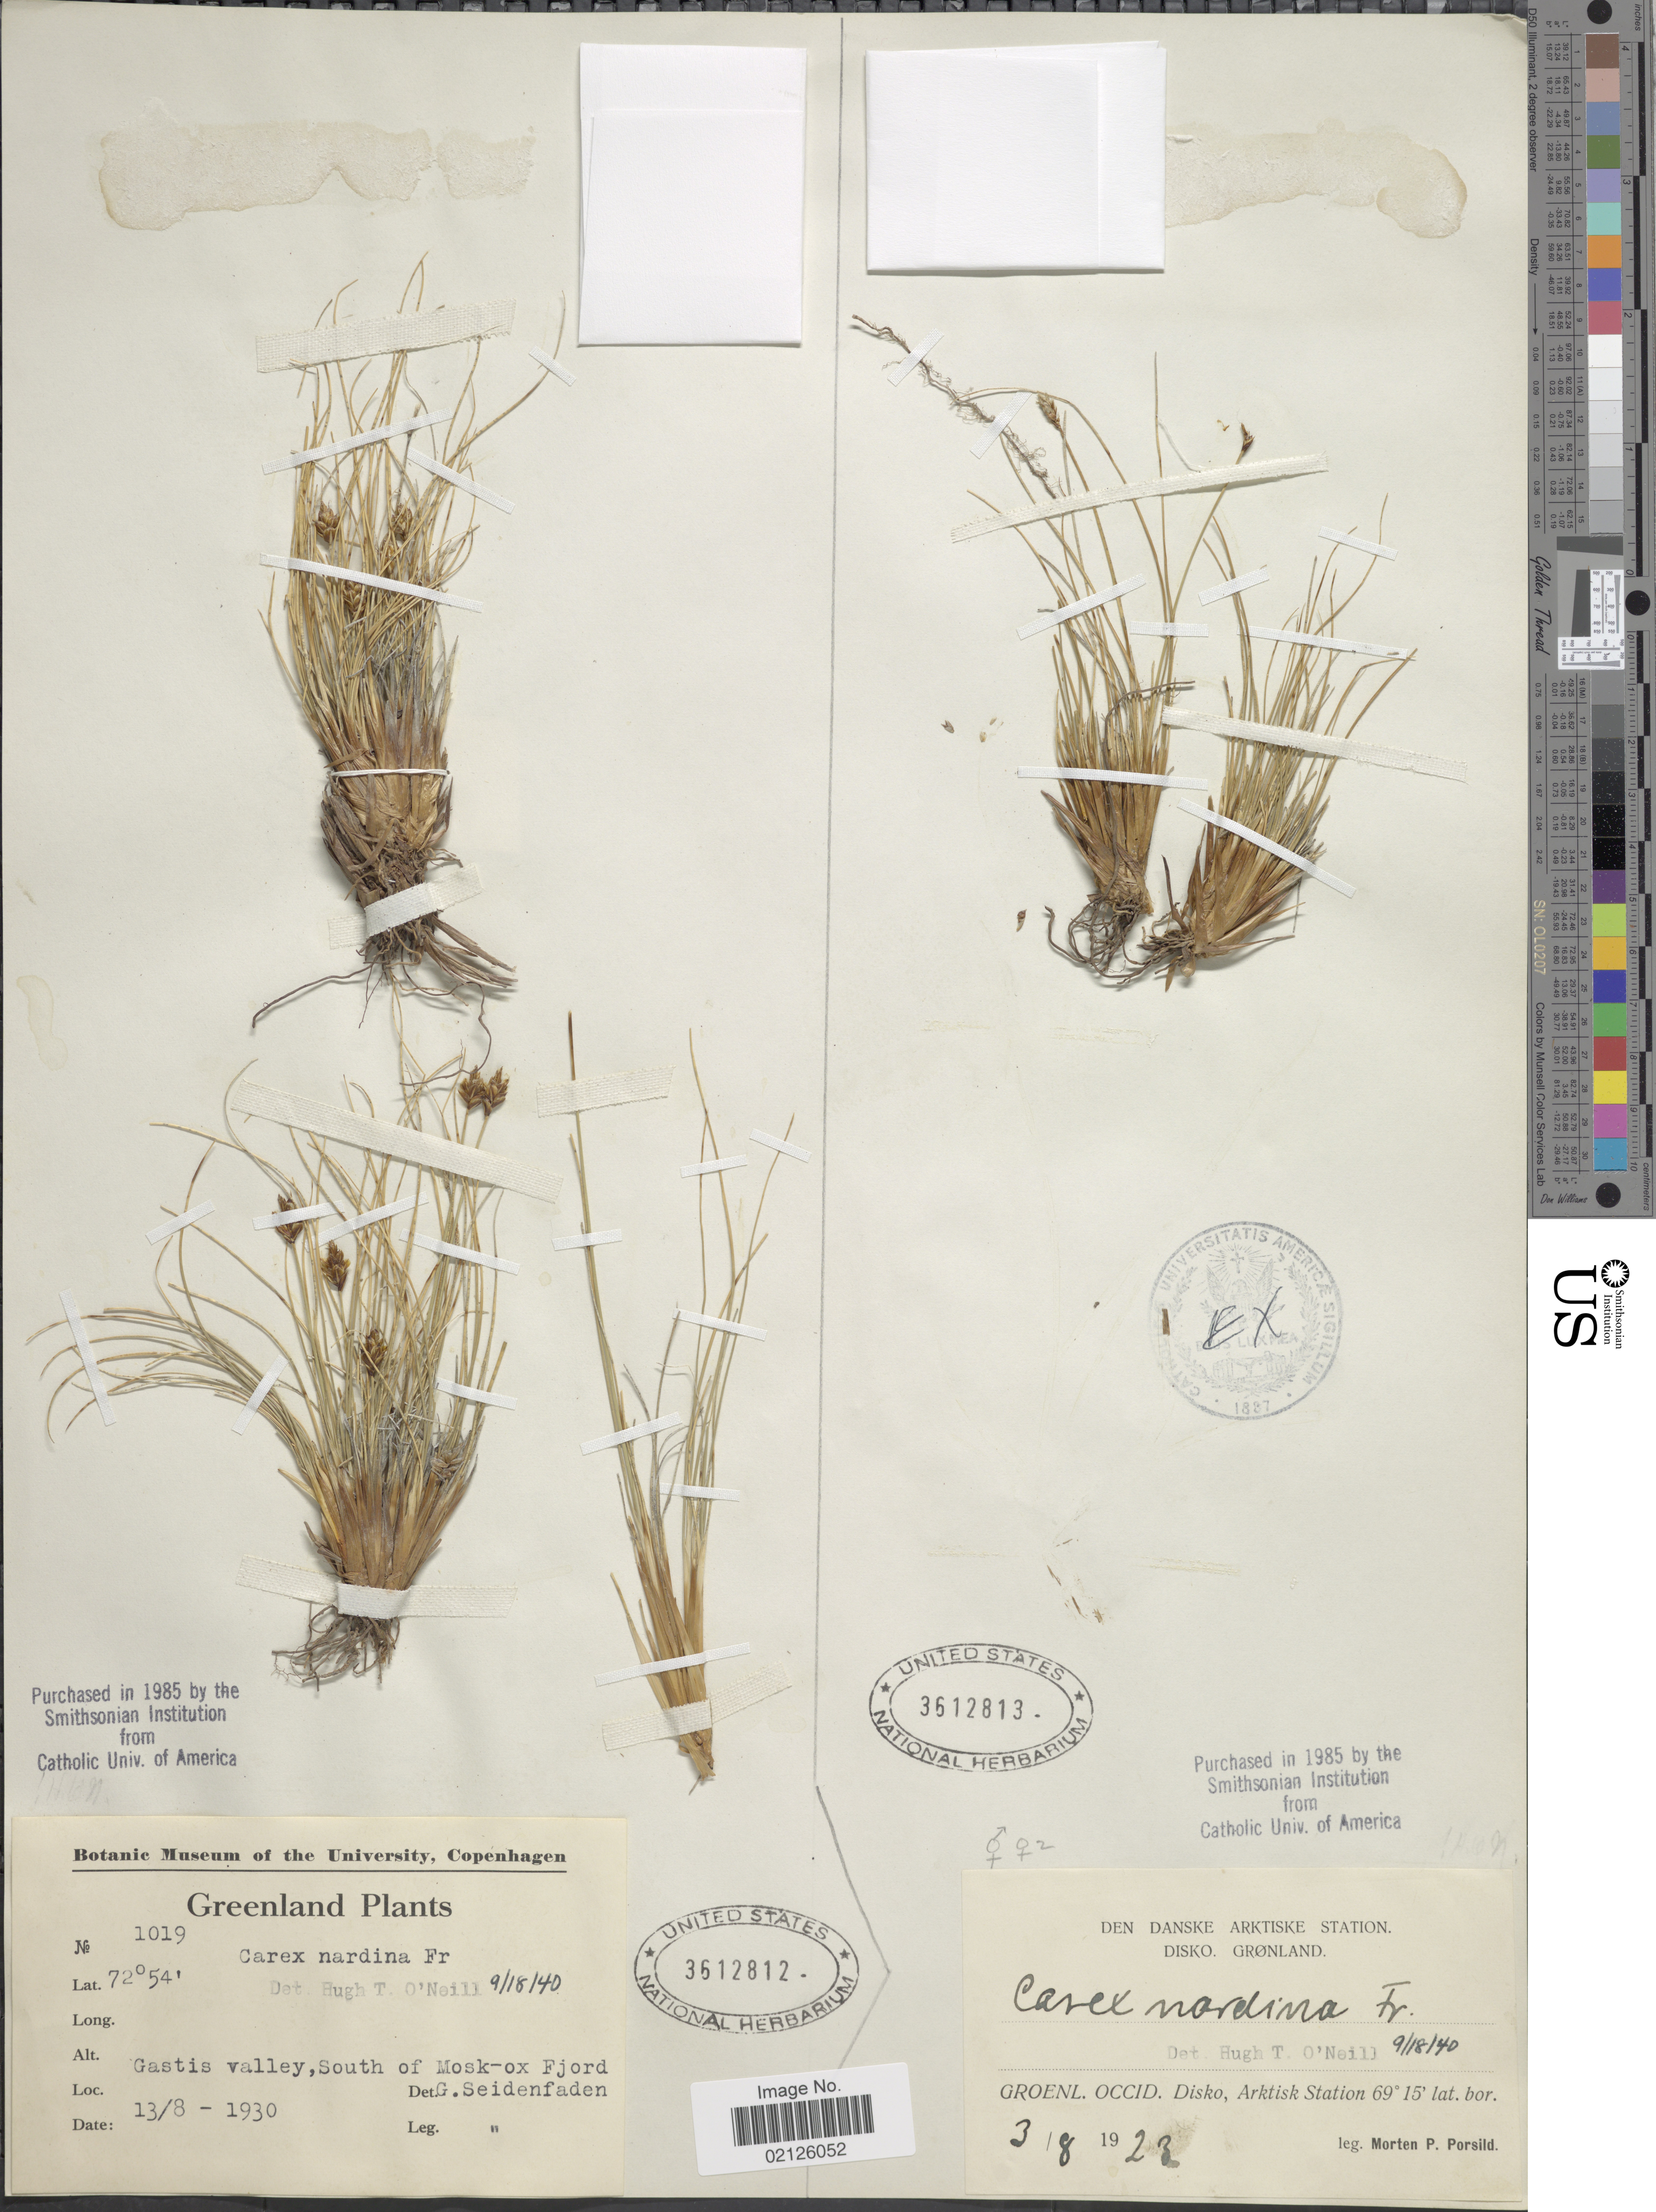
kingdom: Plantae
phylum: Tracheophyta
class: Liliopsida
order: Poales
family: Cyperaceae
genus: Carex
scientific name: Carex nardina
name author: (Hornem.) Fr.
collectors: M. P. Porsild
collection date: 1923-08-03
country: Greenland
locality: Den Danske Arktiske Station, Disko, Groenl. Occid. Disko, Arktisk Station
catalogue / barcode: US 3612813-2